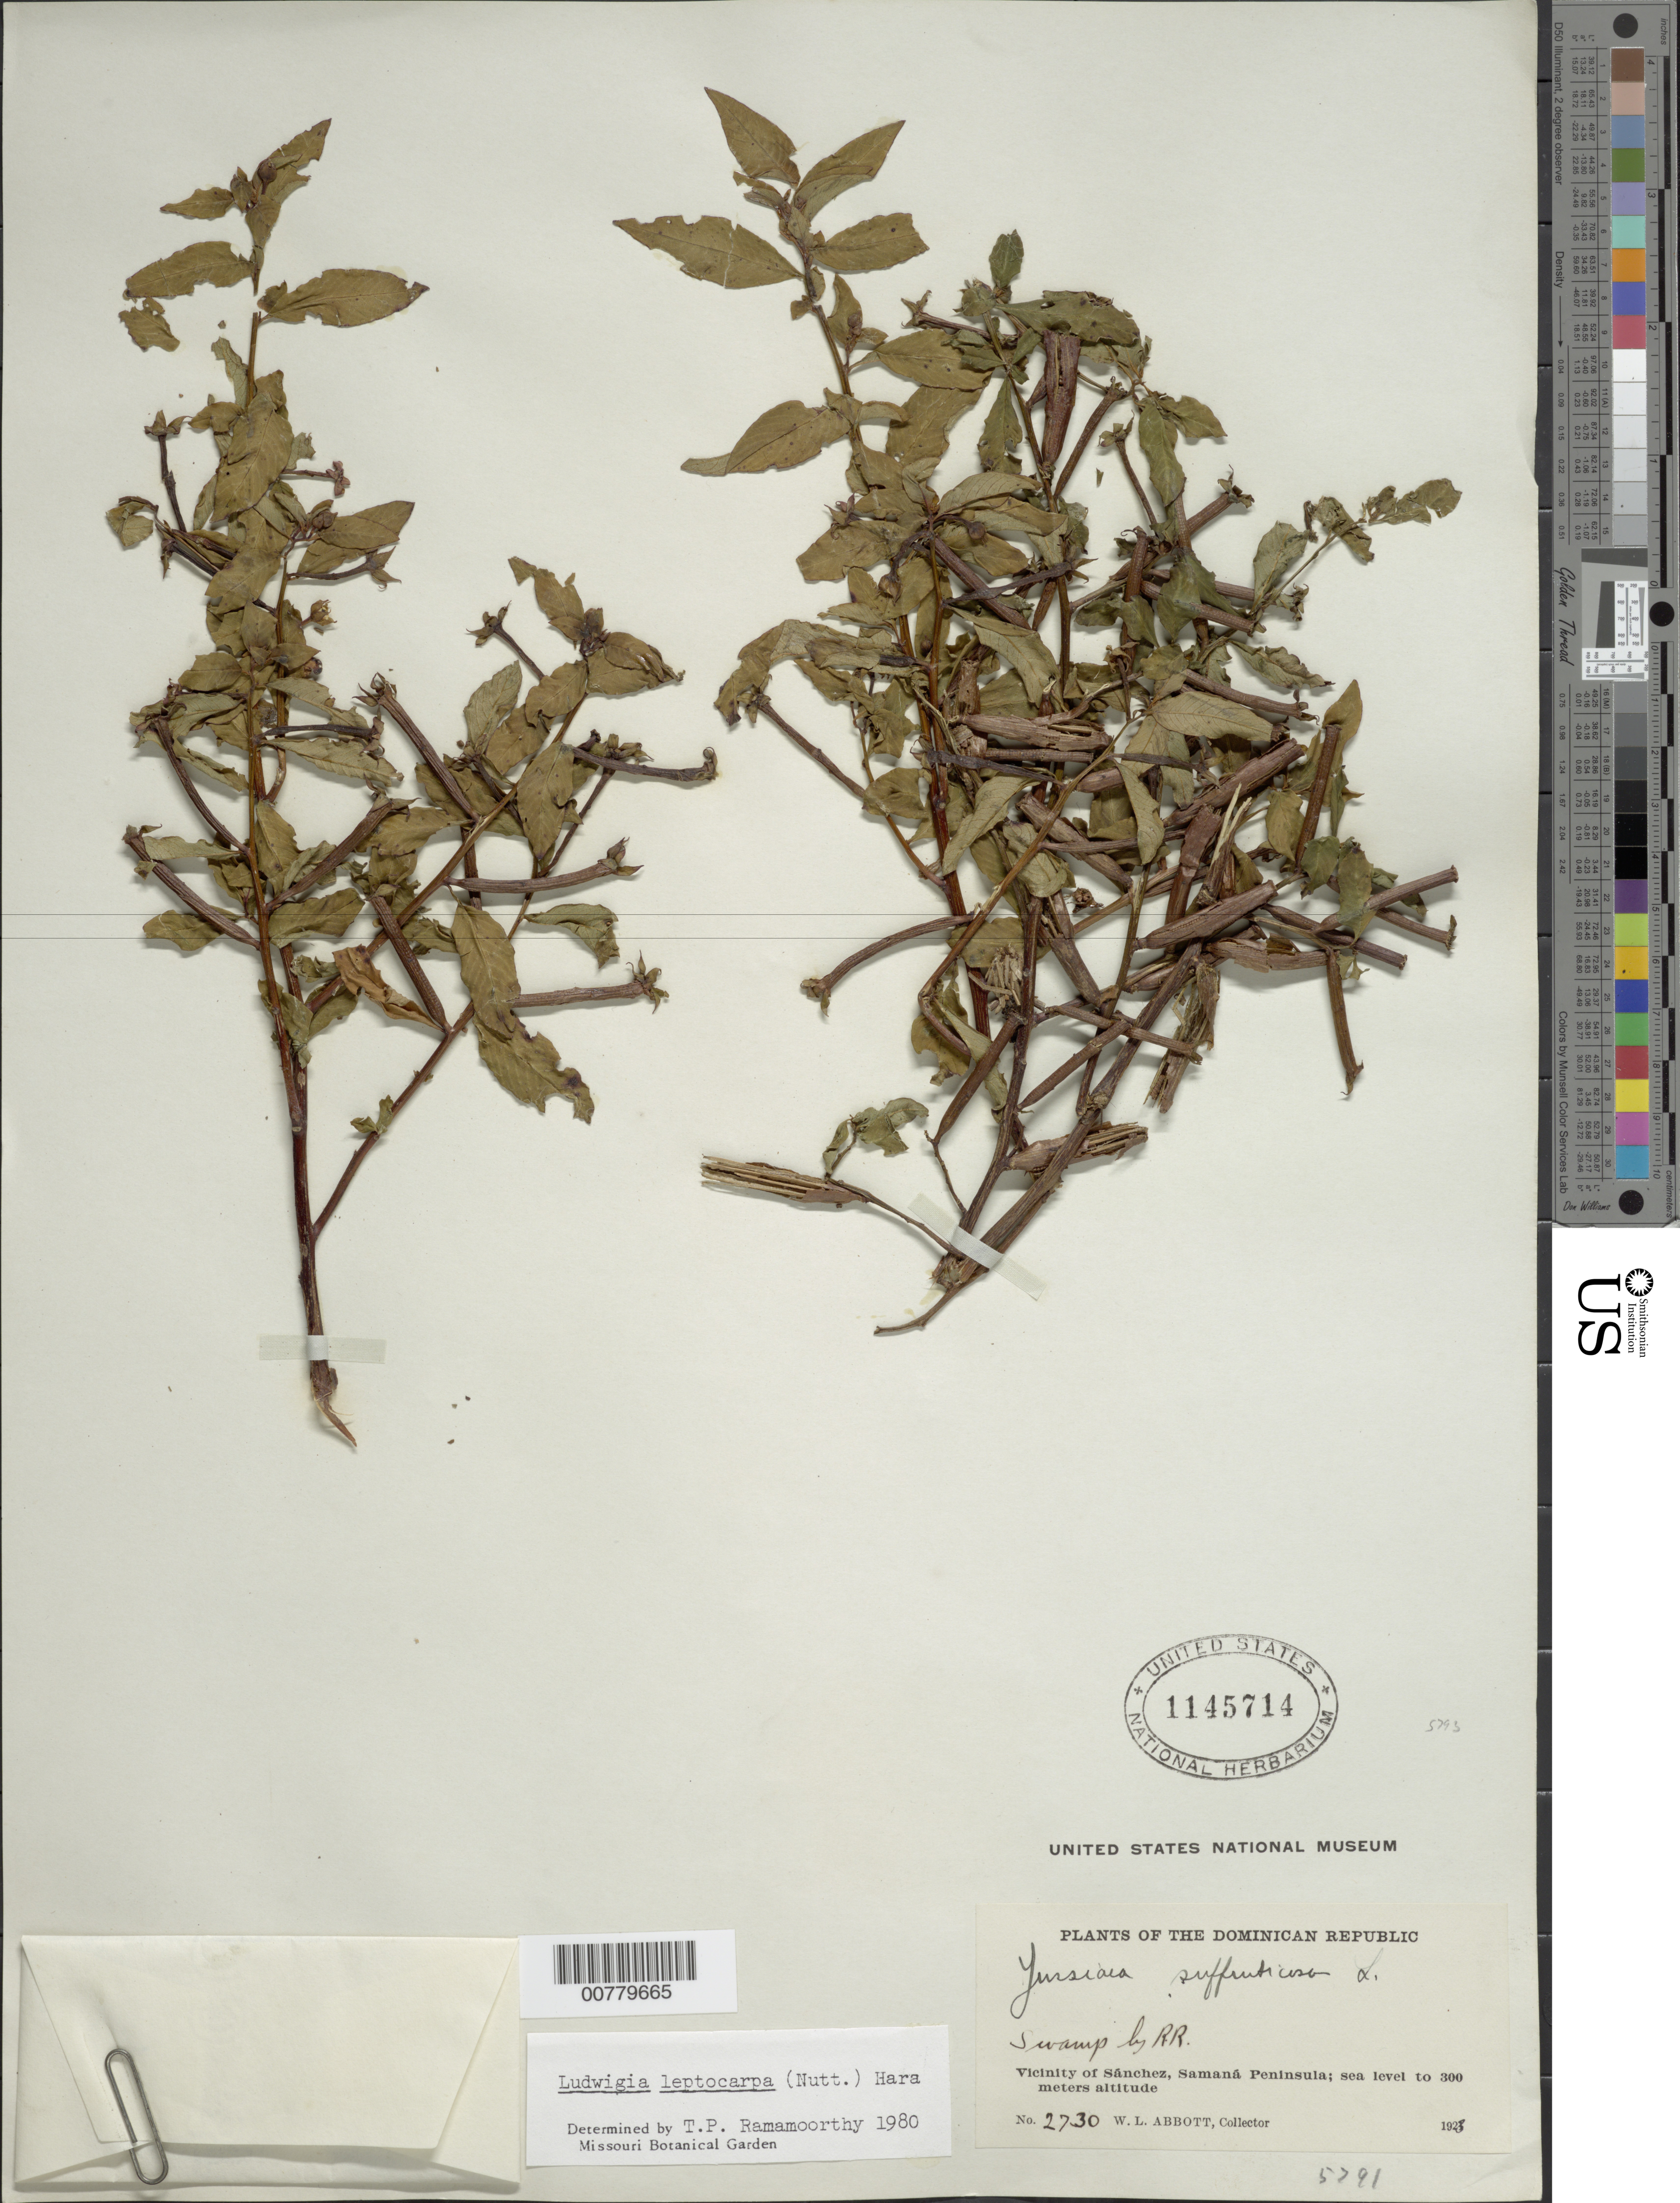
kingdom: Plantae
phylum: Tracheophyta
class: Magnoliopsida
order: Myrtales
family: Onagraceae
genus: Ludwigia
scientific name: Ludwigia leptocarpa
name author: (Nutt.) H. Hara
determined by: Ramamoorthy, T. P.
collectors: W. L. Abbott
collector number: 2730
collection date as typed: Nov 1923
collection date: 1923-11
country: Dominican Republic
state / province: Samana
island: Hispaniola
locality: Peninsula of Samaná, vicinity of Sánchez.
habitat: Swamp by "r.r.".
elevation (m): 0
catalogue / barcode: US 1145714